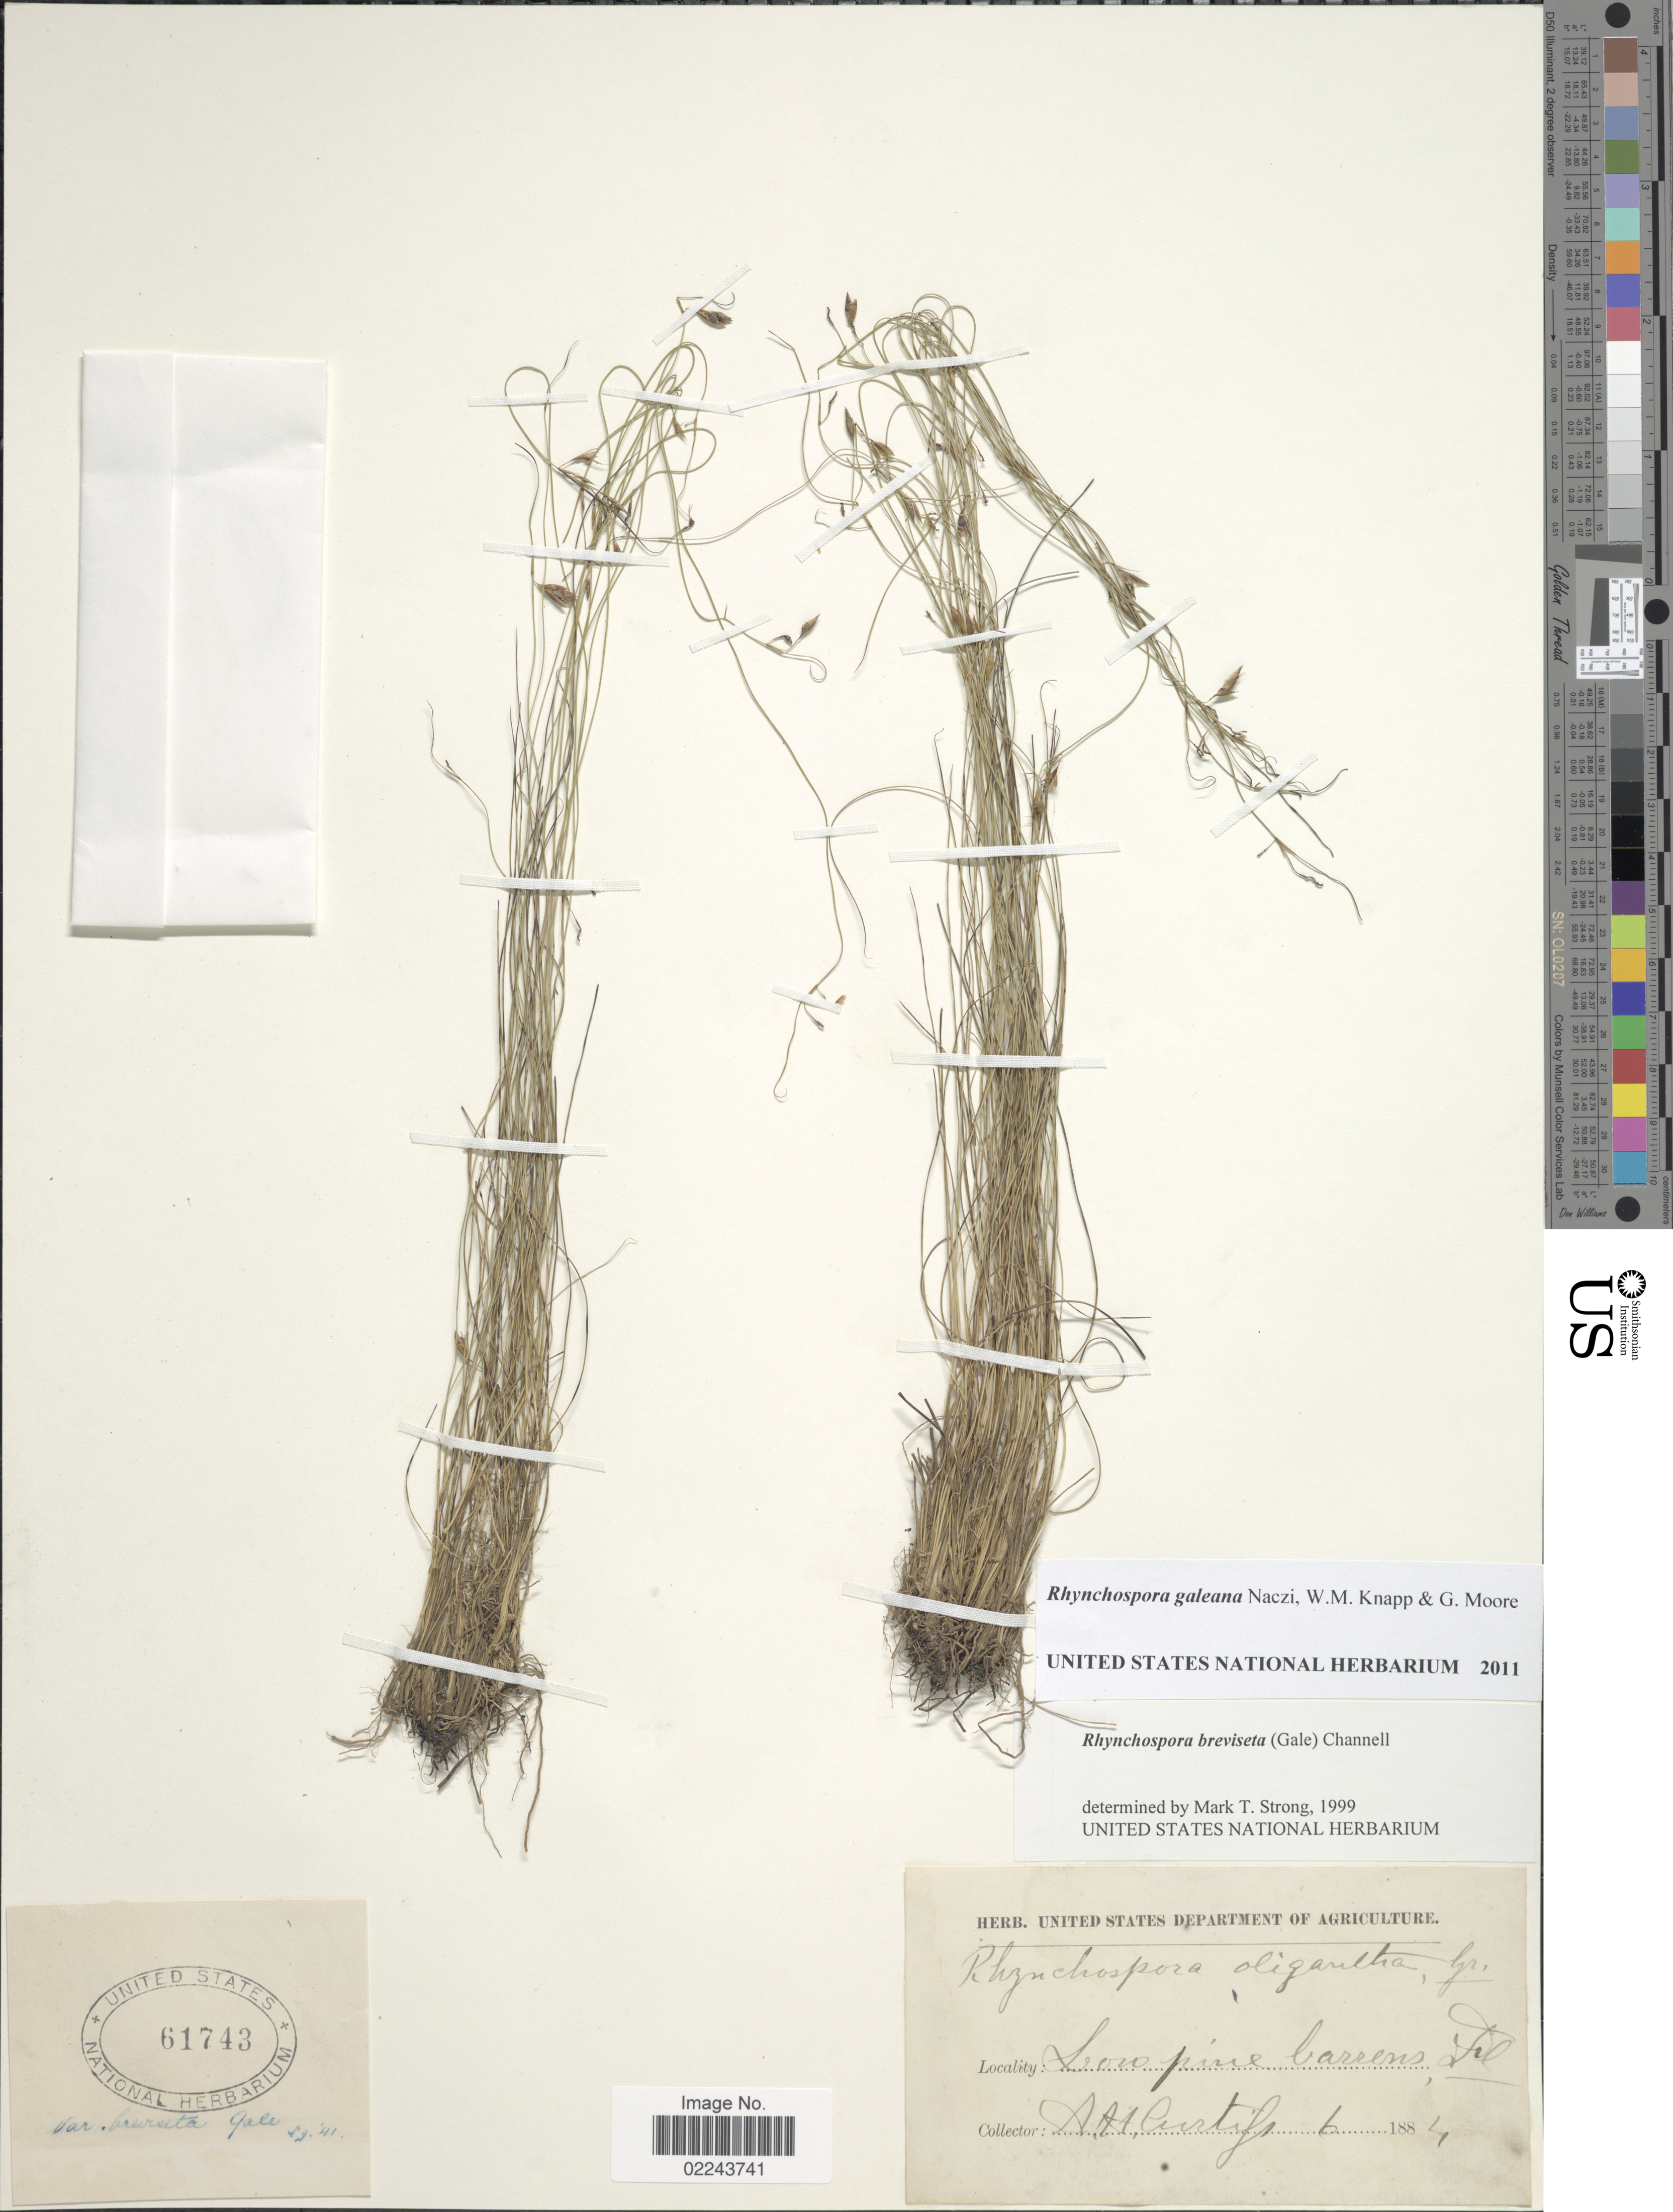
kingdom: Plantae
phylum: Tracheophyta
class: Liliopsida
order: Poales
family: Cyperaceae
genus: Rhynchospora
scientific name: Rhynchospora galeana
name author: Naczi et al.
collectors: A. H. Curtiss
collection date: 1884-06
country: United States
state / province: Florida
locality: Fl.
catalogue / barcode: US 61743